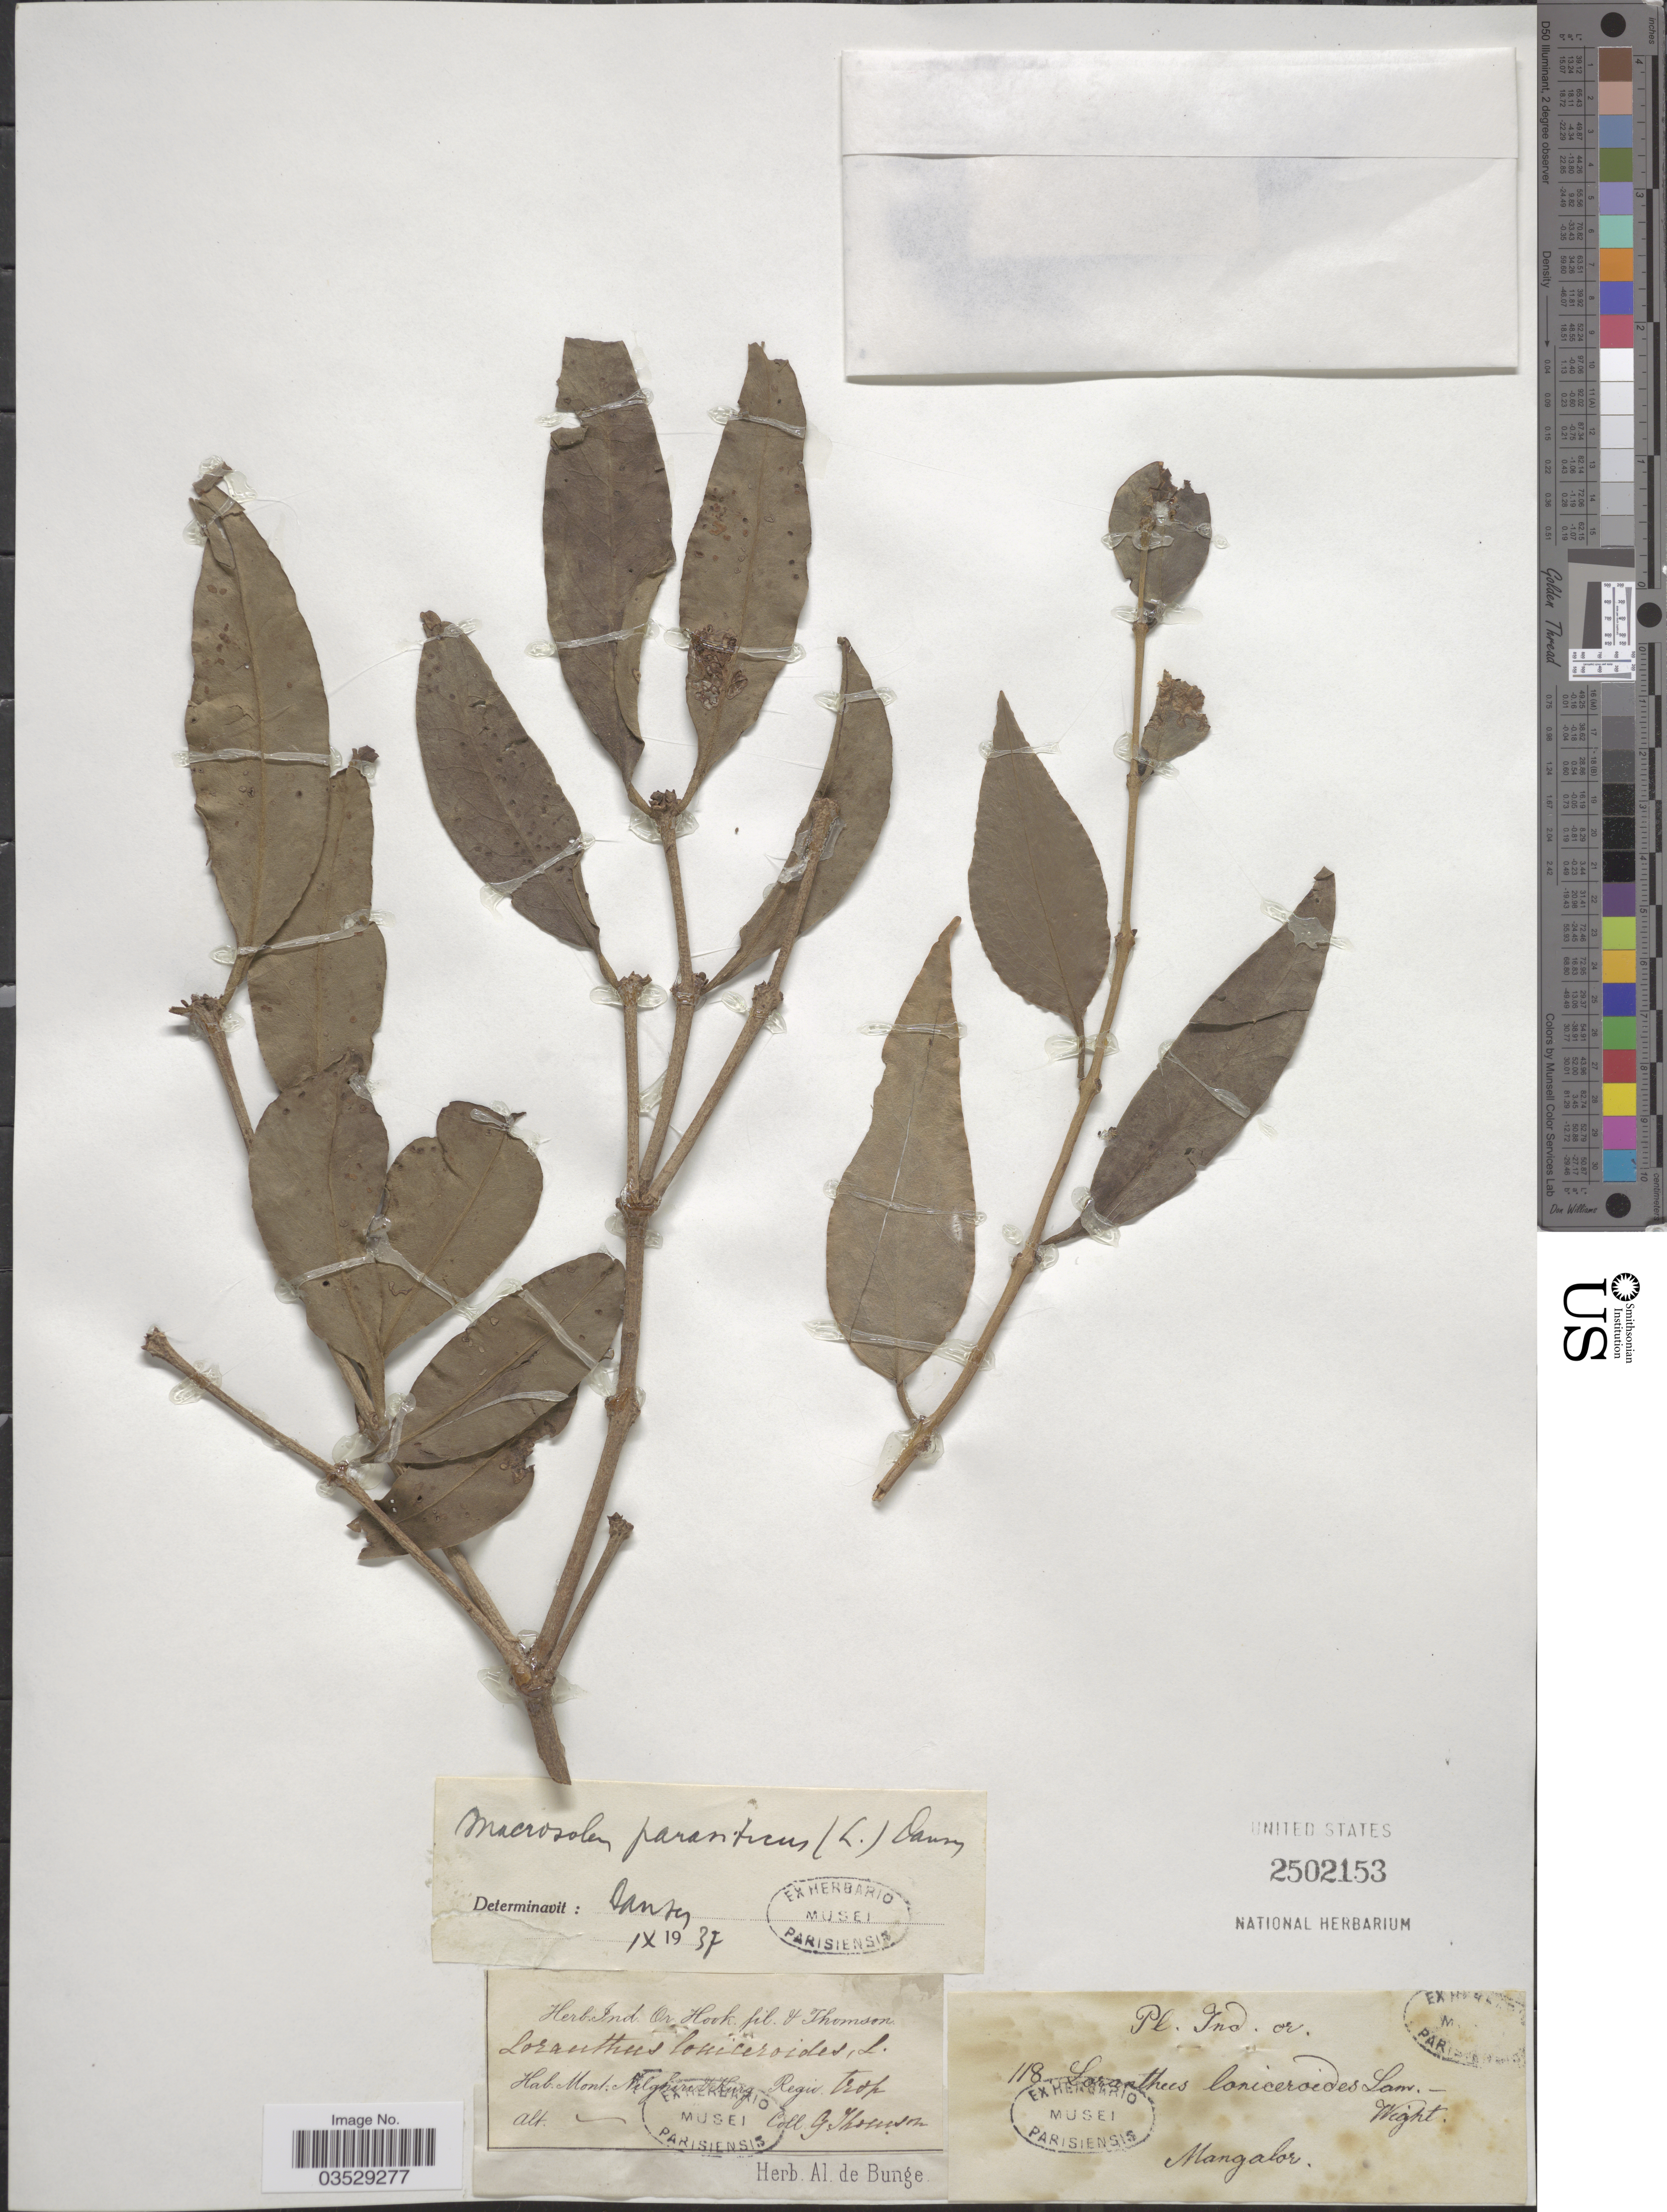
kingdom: Plantae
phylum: Tracheophyta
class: Magnoliopsida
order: Santalales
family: Loranthaceae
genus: Macrosolen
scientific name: Macrosolen parasiticus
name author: (L.) Danser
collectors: G. Thomson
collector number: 118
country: India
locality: Mont. Nilghere & Kurg. Regio. trop. Mangalor.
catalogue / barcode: US 2502153